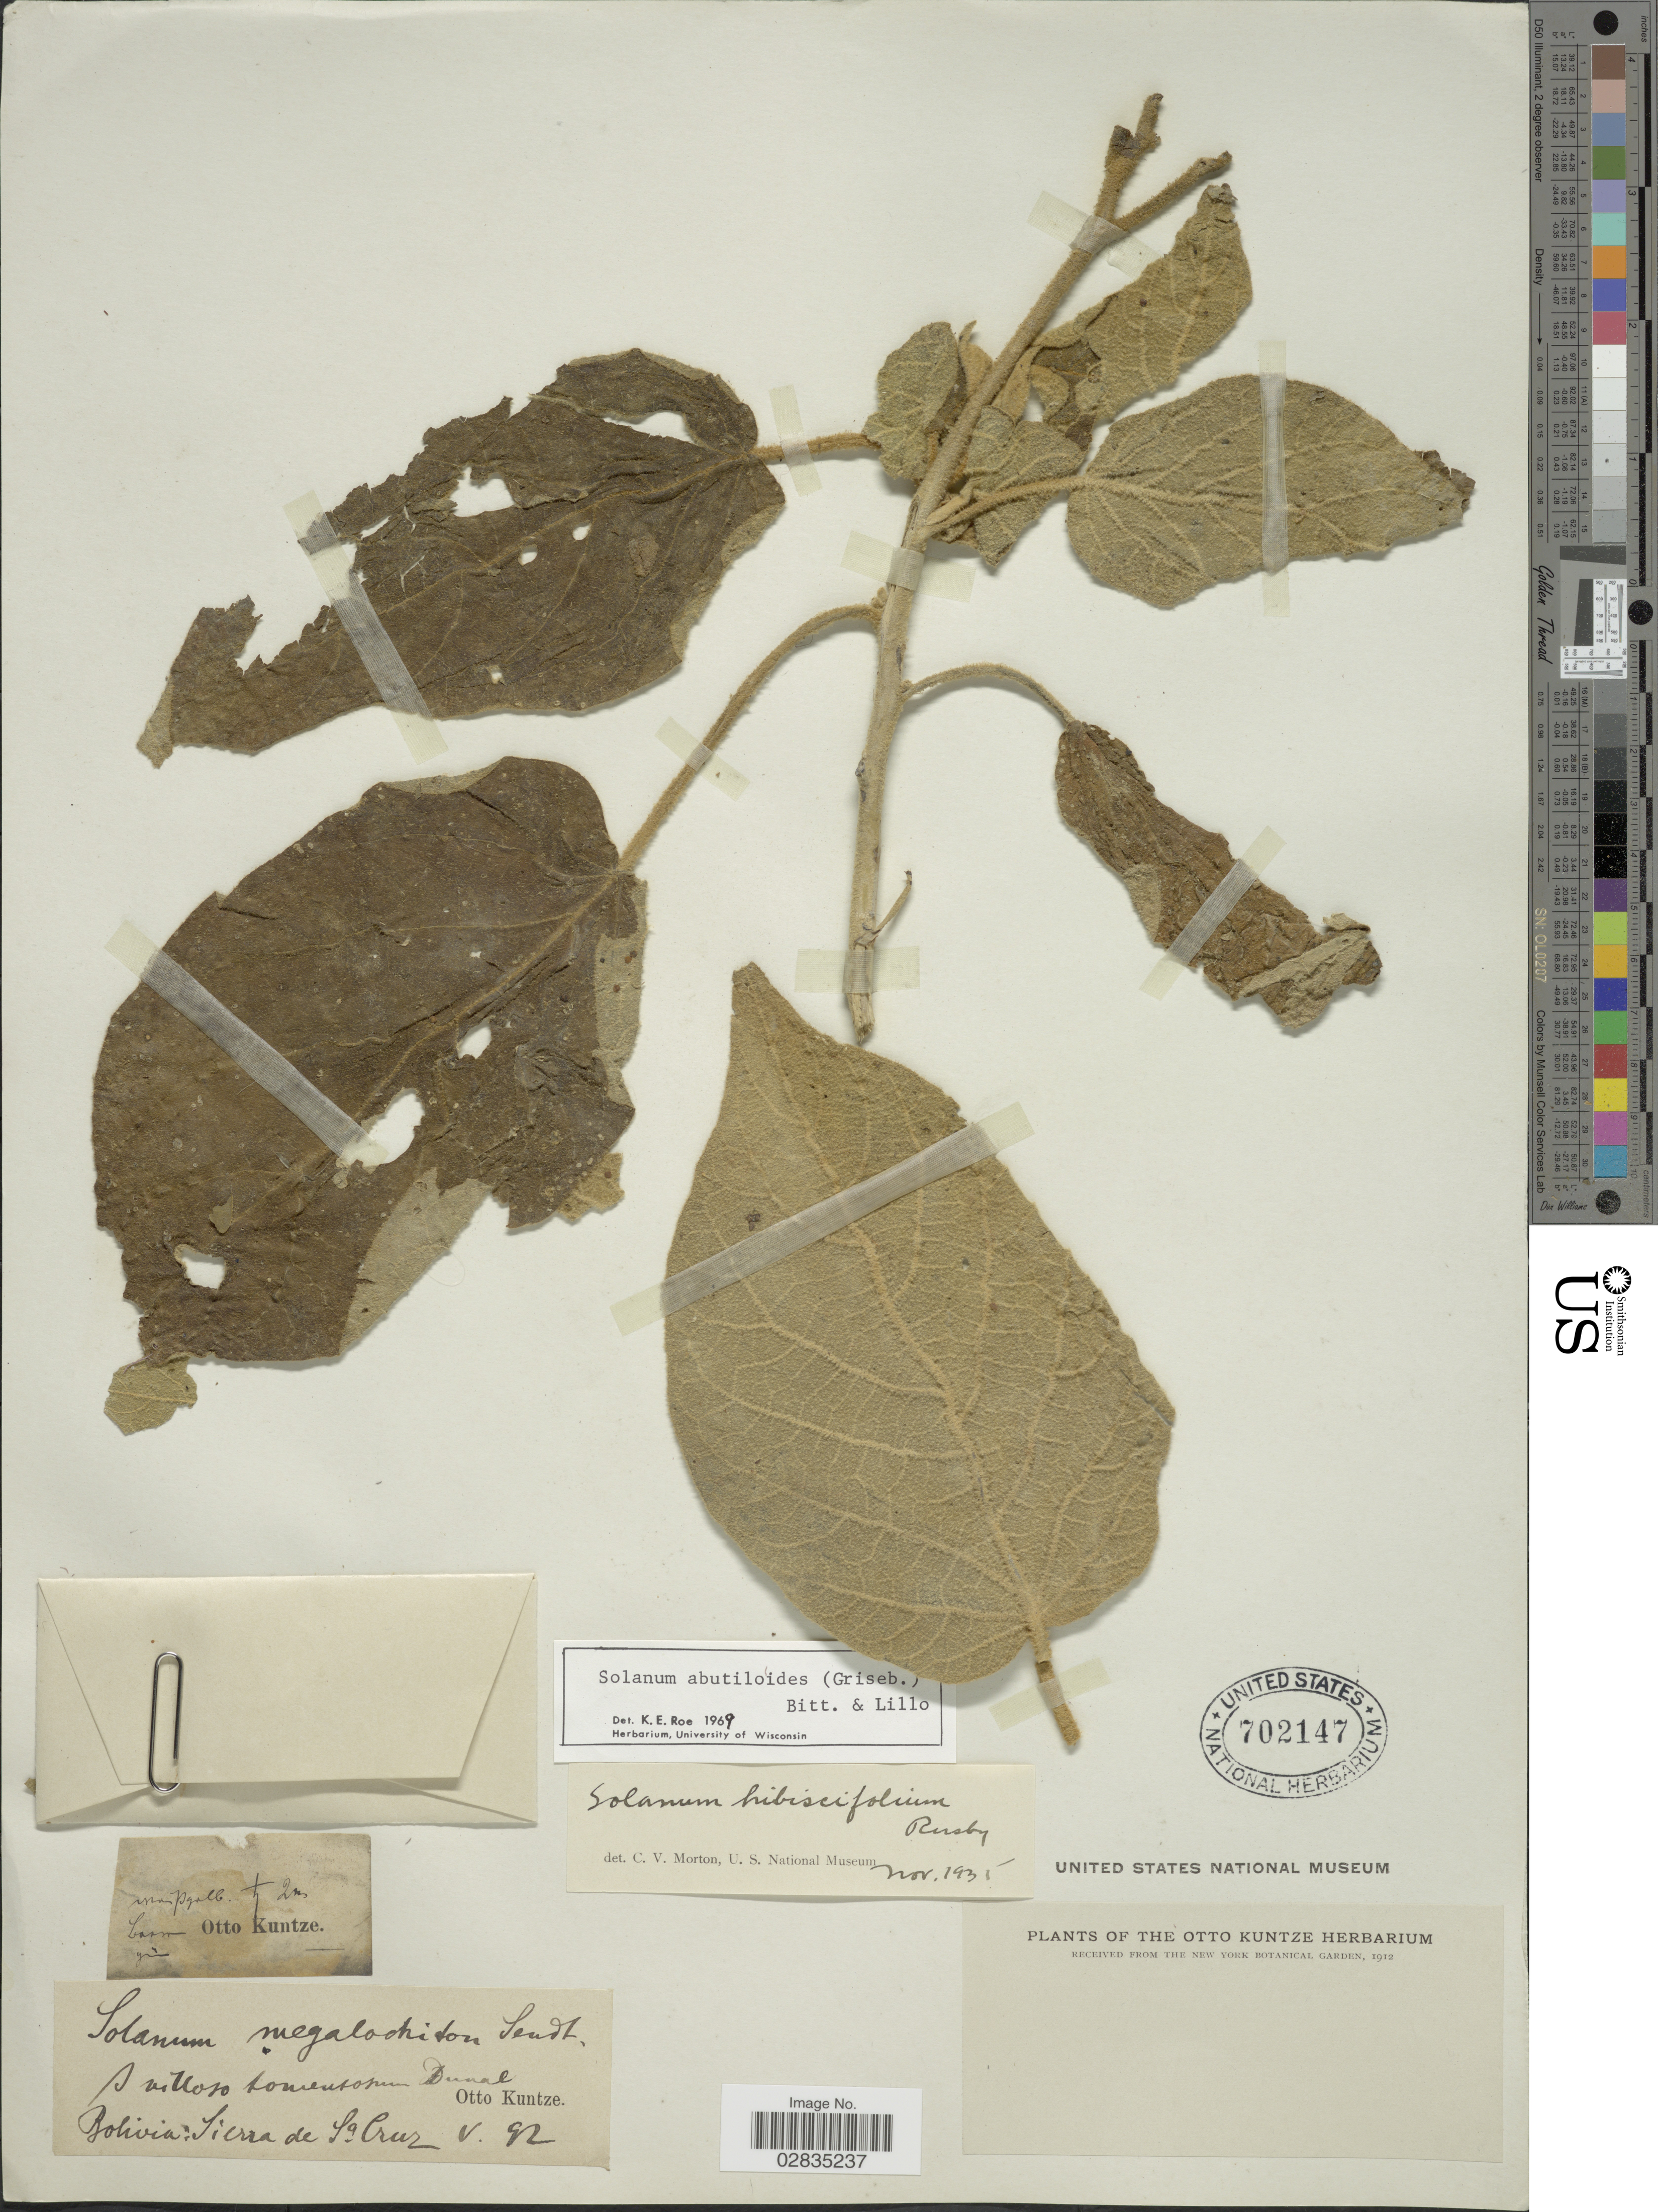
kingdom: Plantae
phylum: Tracheophyta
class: Magnoliopsida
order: Solanales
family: Solanaceae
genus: Solanum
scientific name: Solanum abutiloides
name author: (Griseb.) Bitter & Lillo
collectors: C.E.O. Kuntze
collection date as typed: Transcribed d/m/y: /5/92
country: Bolivia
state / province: Santa Cruz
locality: Sierra de Sa Cruz.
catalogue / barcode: US 702147